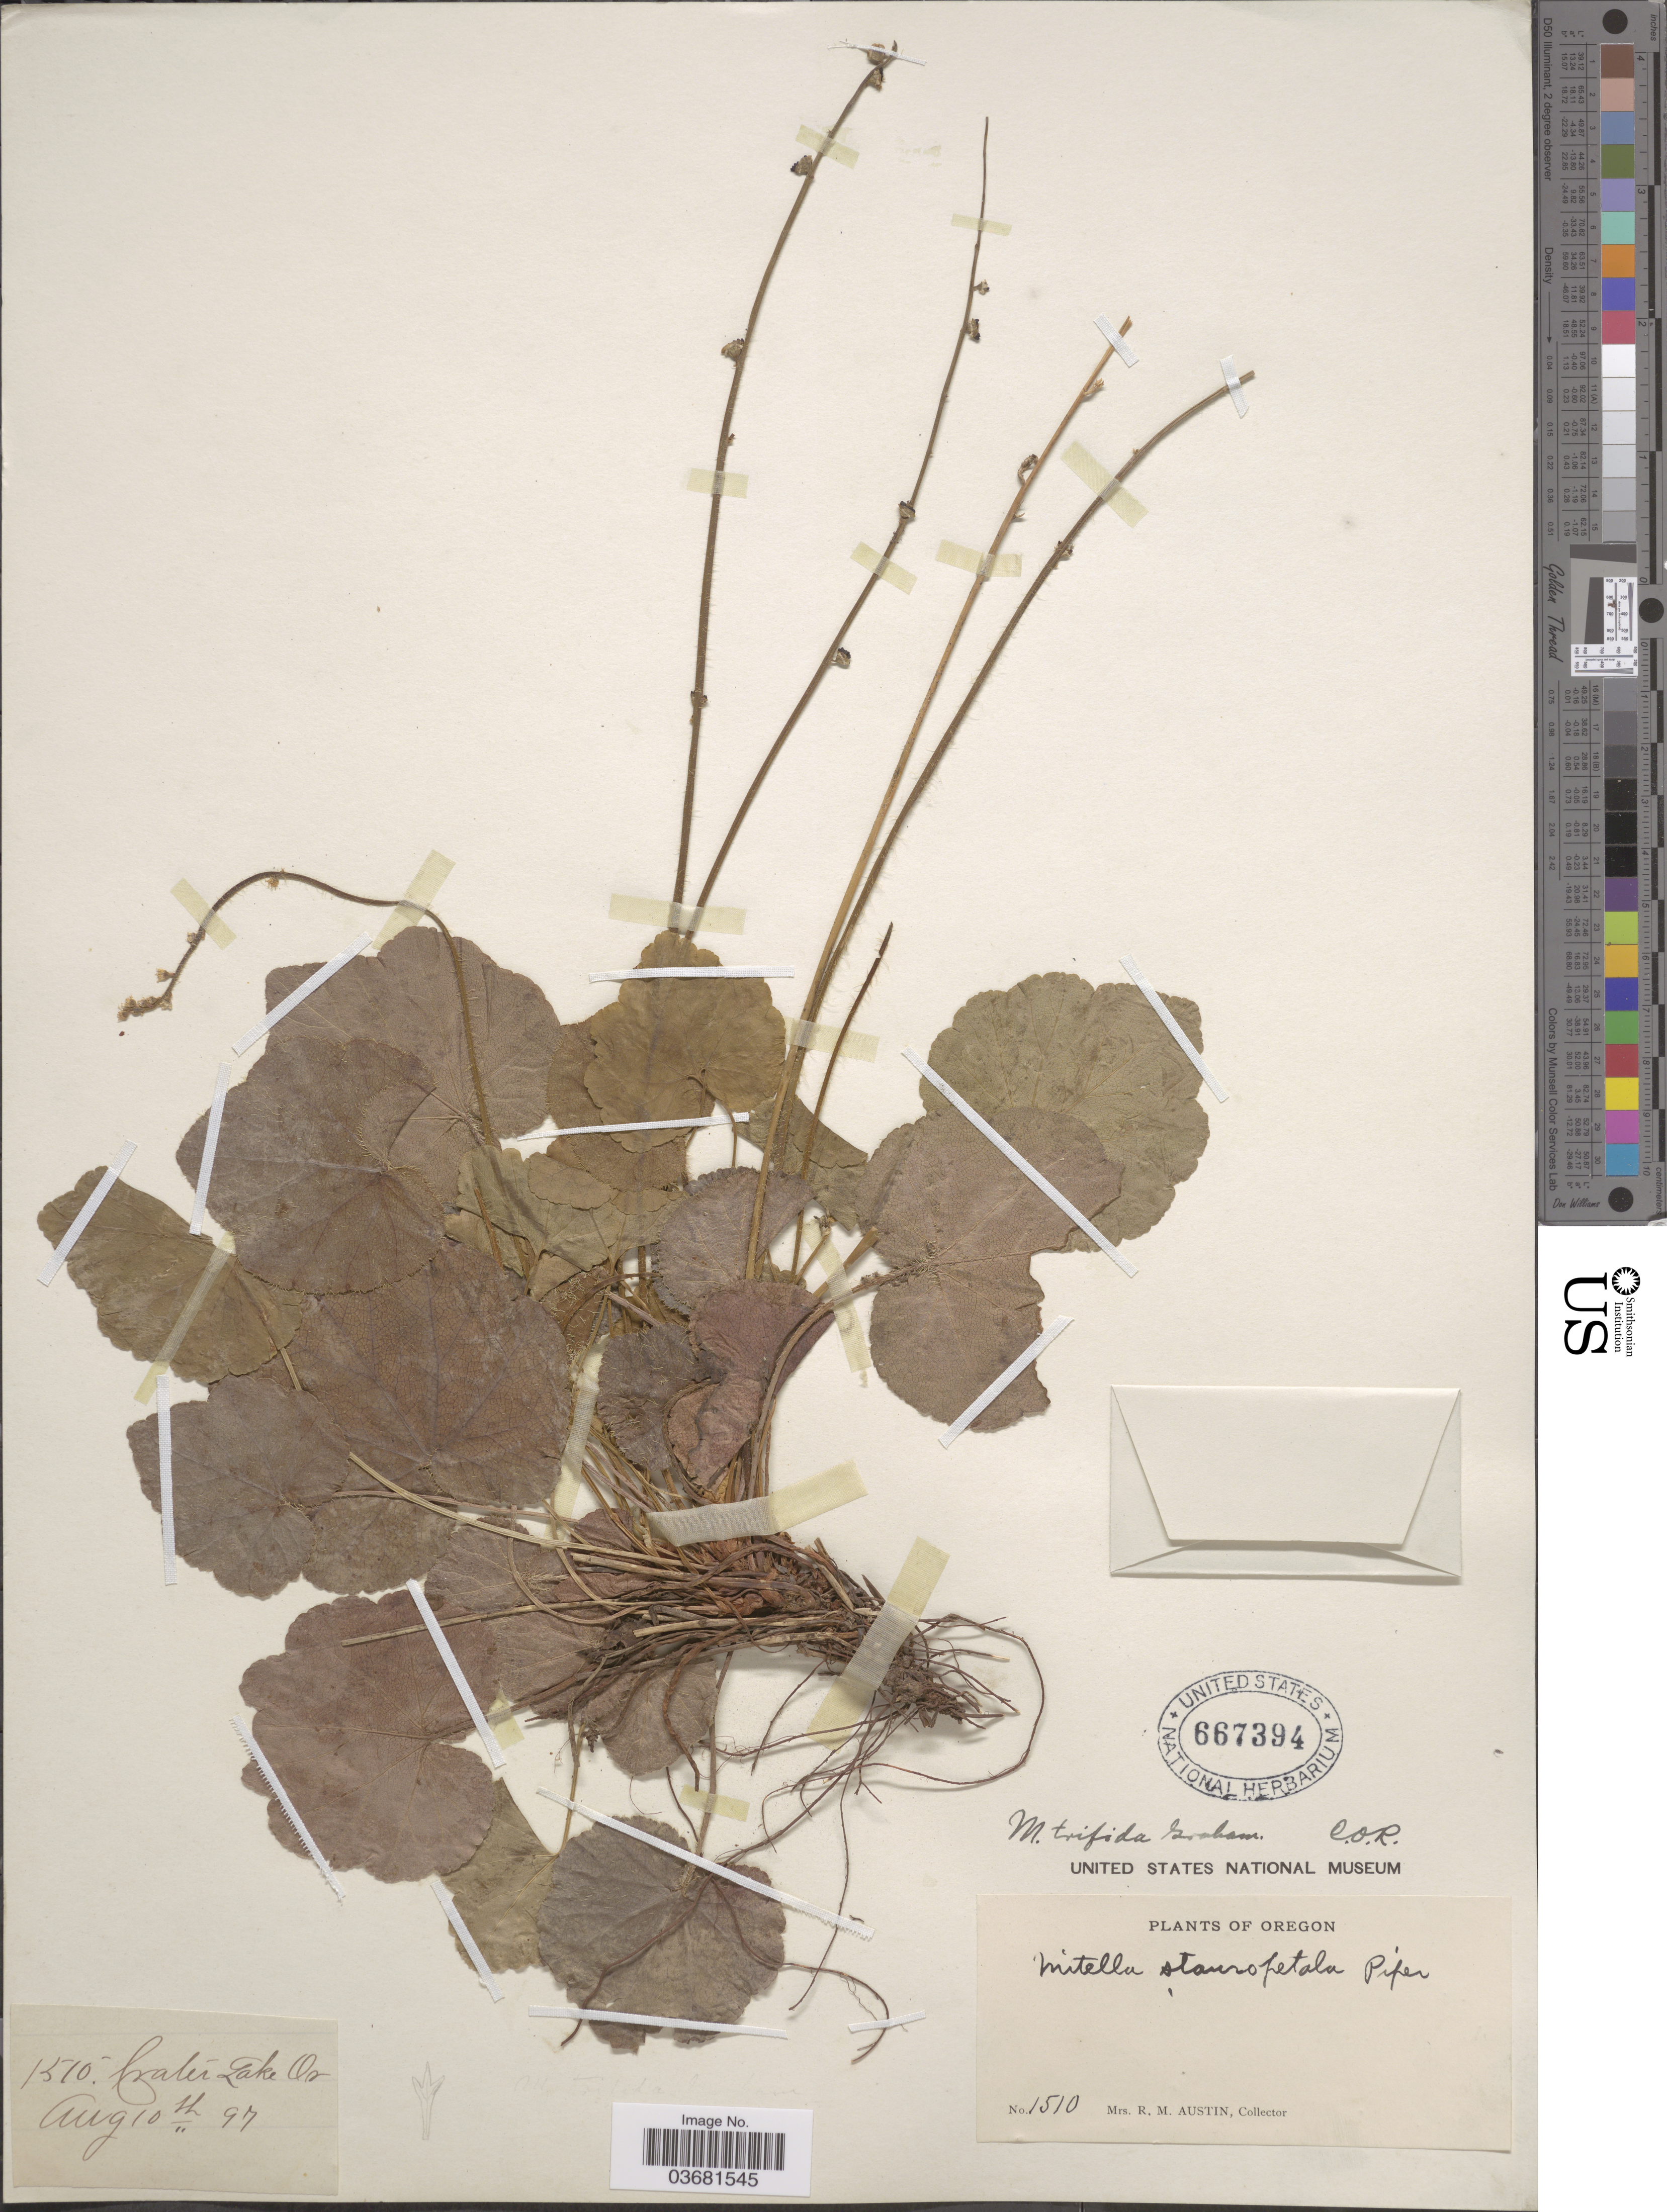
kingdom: Plantae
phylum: Tracheophyta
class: Magnoliopsida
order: Saxifragales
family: Saxifragaceae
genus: Mitella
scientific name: Mitella trifida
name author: Graham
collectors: R. Austin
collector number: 1510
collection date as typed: Transcribed d/m/y: 10/8/97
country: United States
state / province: Oregon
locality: Crater Lake.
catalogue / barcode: US 667394